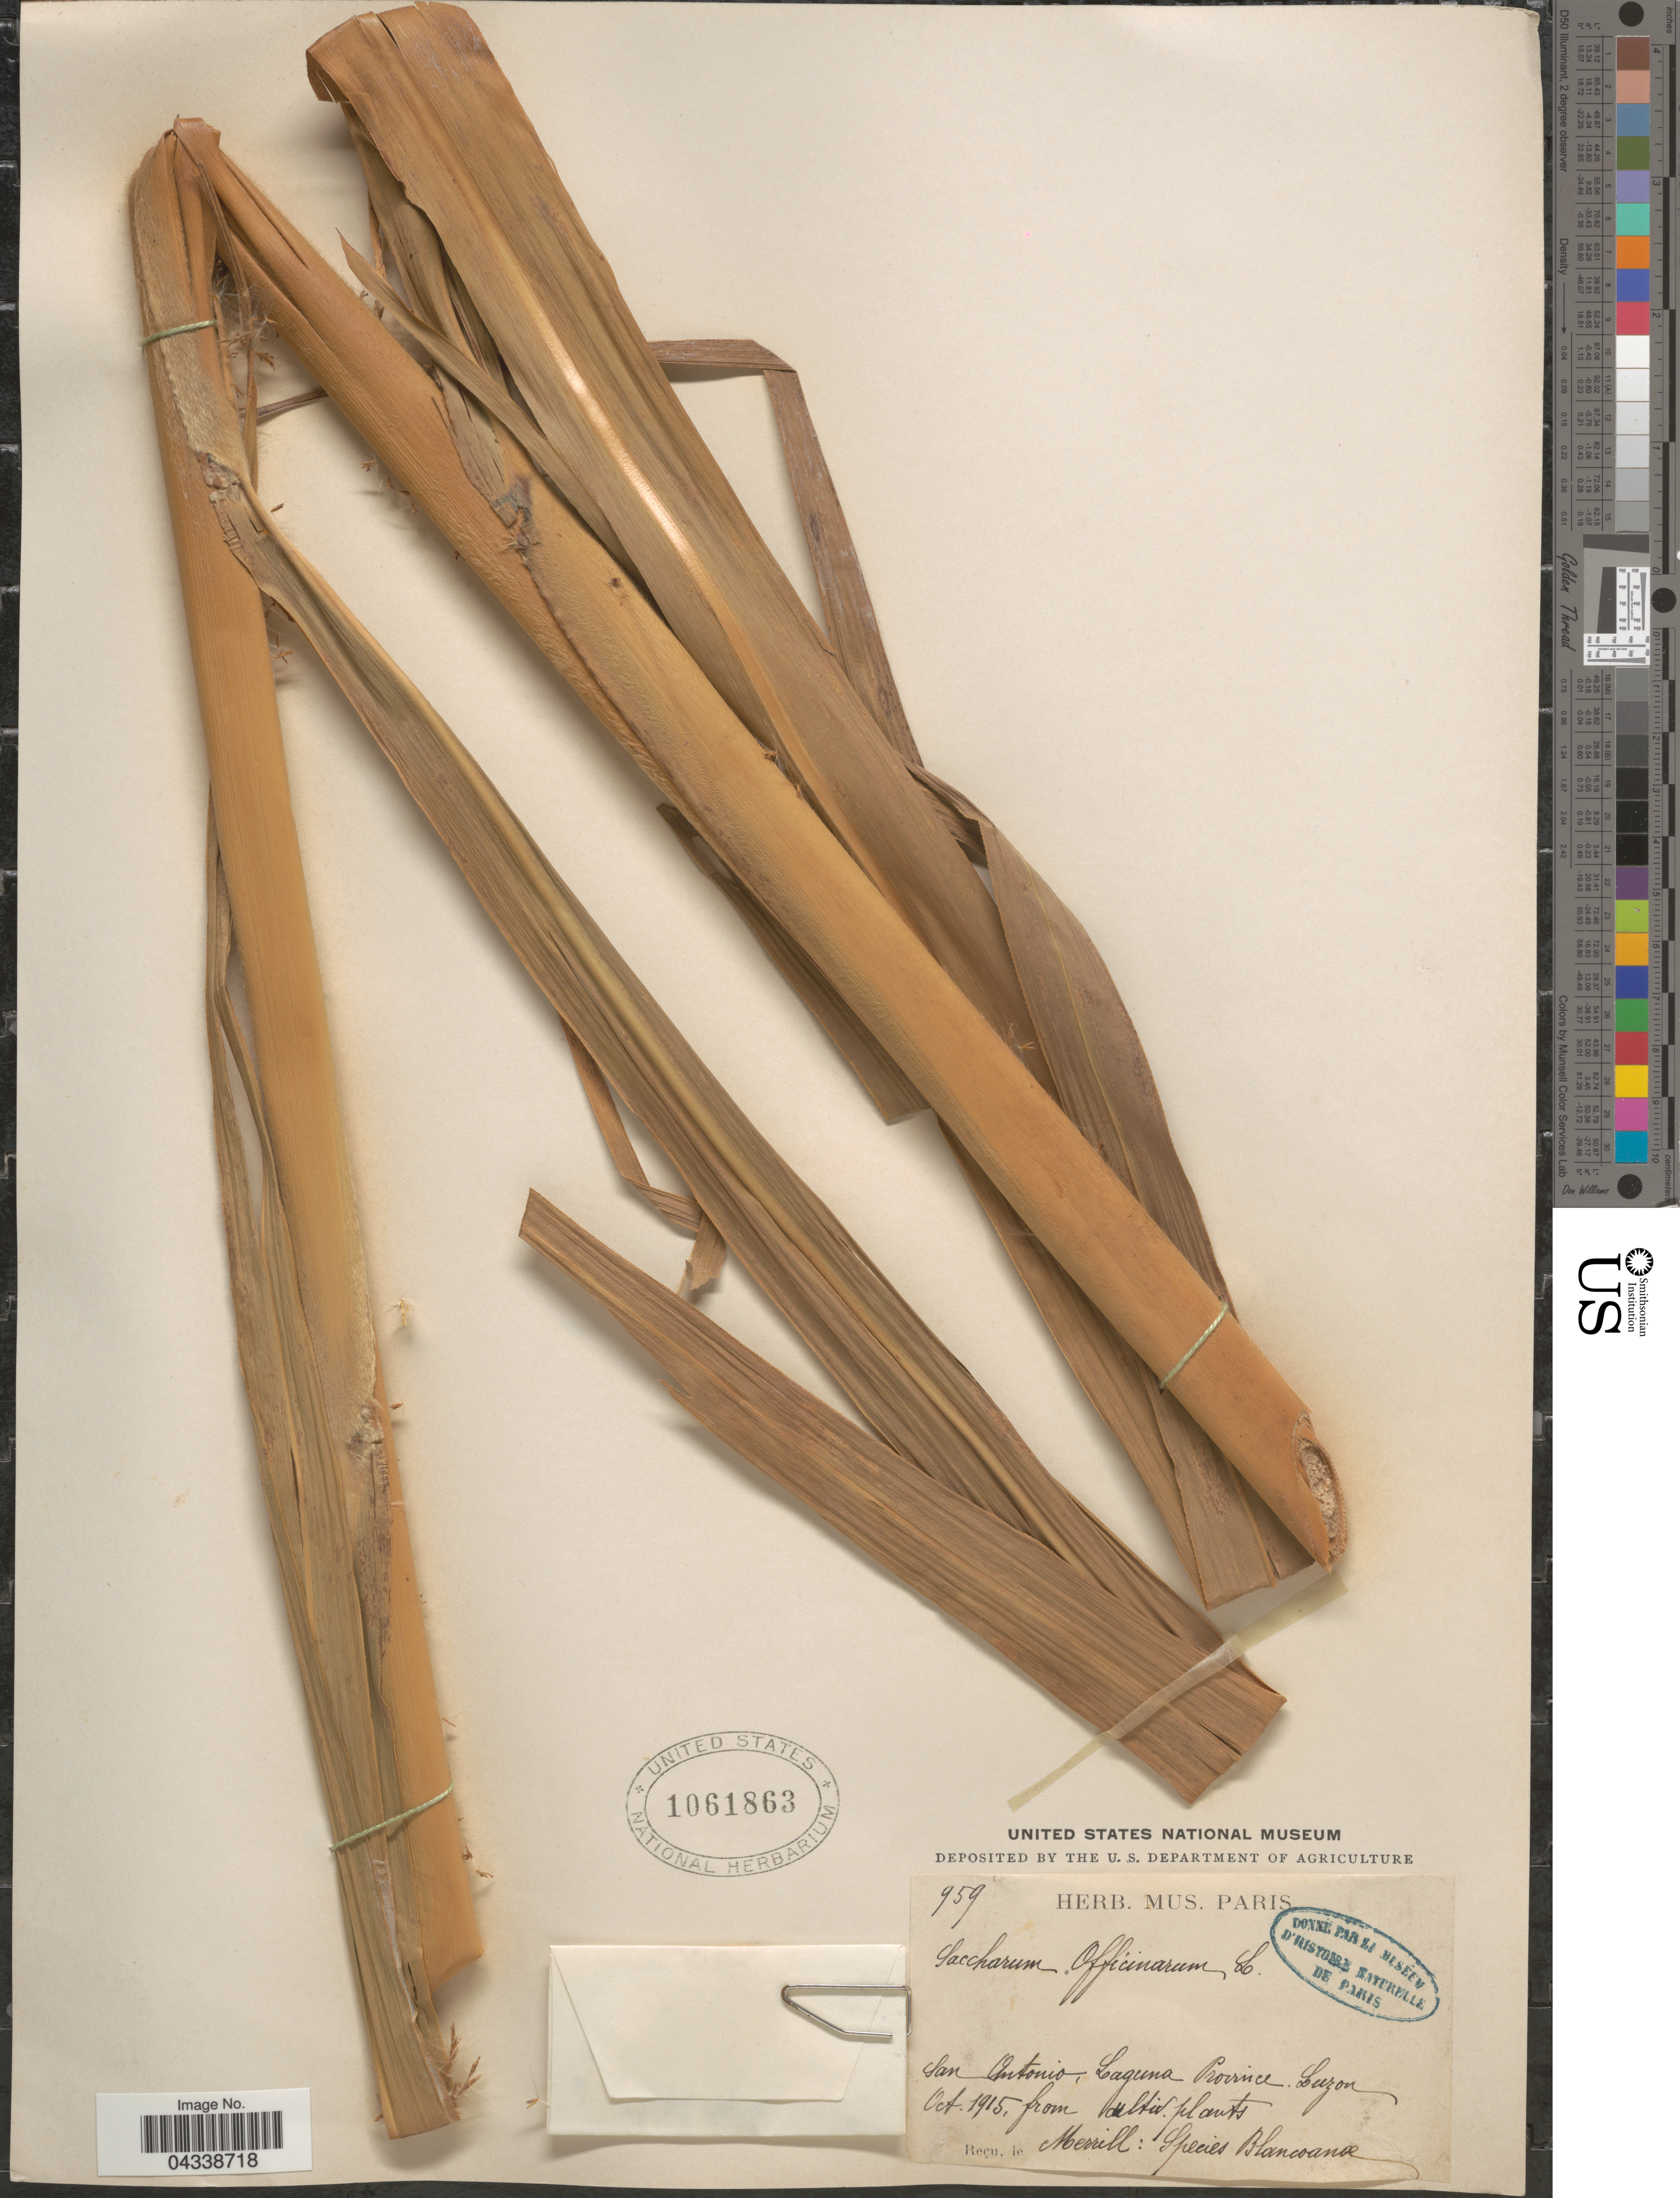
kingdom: Plantae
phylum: Tracheophyta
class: Liliopsida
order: Poales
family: Poaceae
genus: Saccharum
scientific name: Saccharum officinarum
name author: L.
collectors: Merrill, --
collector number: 959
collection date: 1915-10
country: Philippines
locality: San Antonio, Laguna Province Luzon.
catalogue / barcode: US 1061863